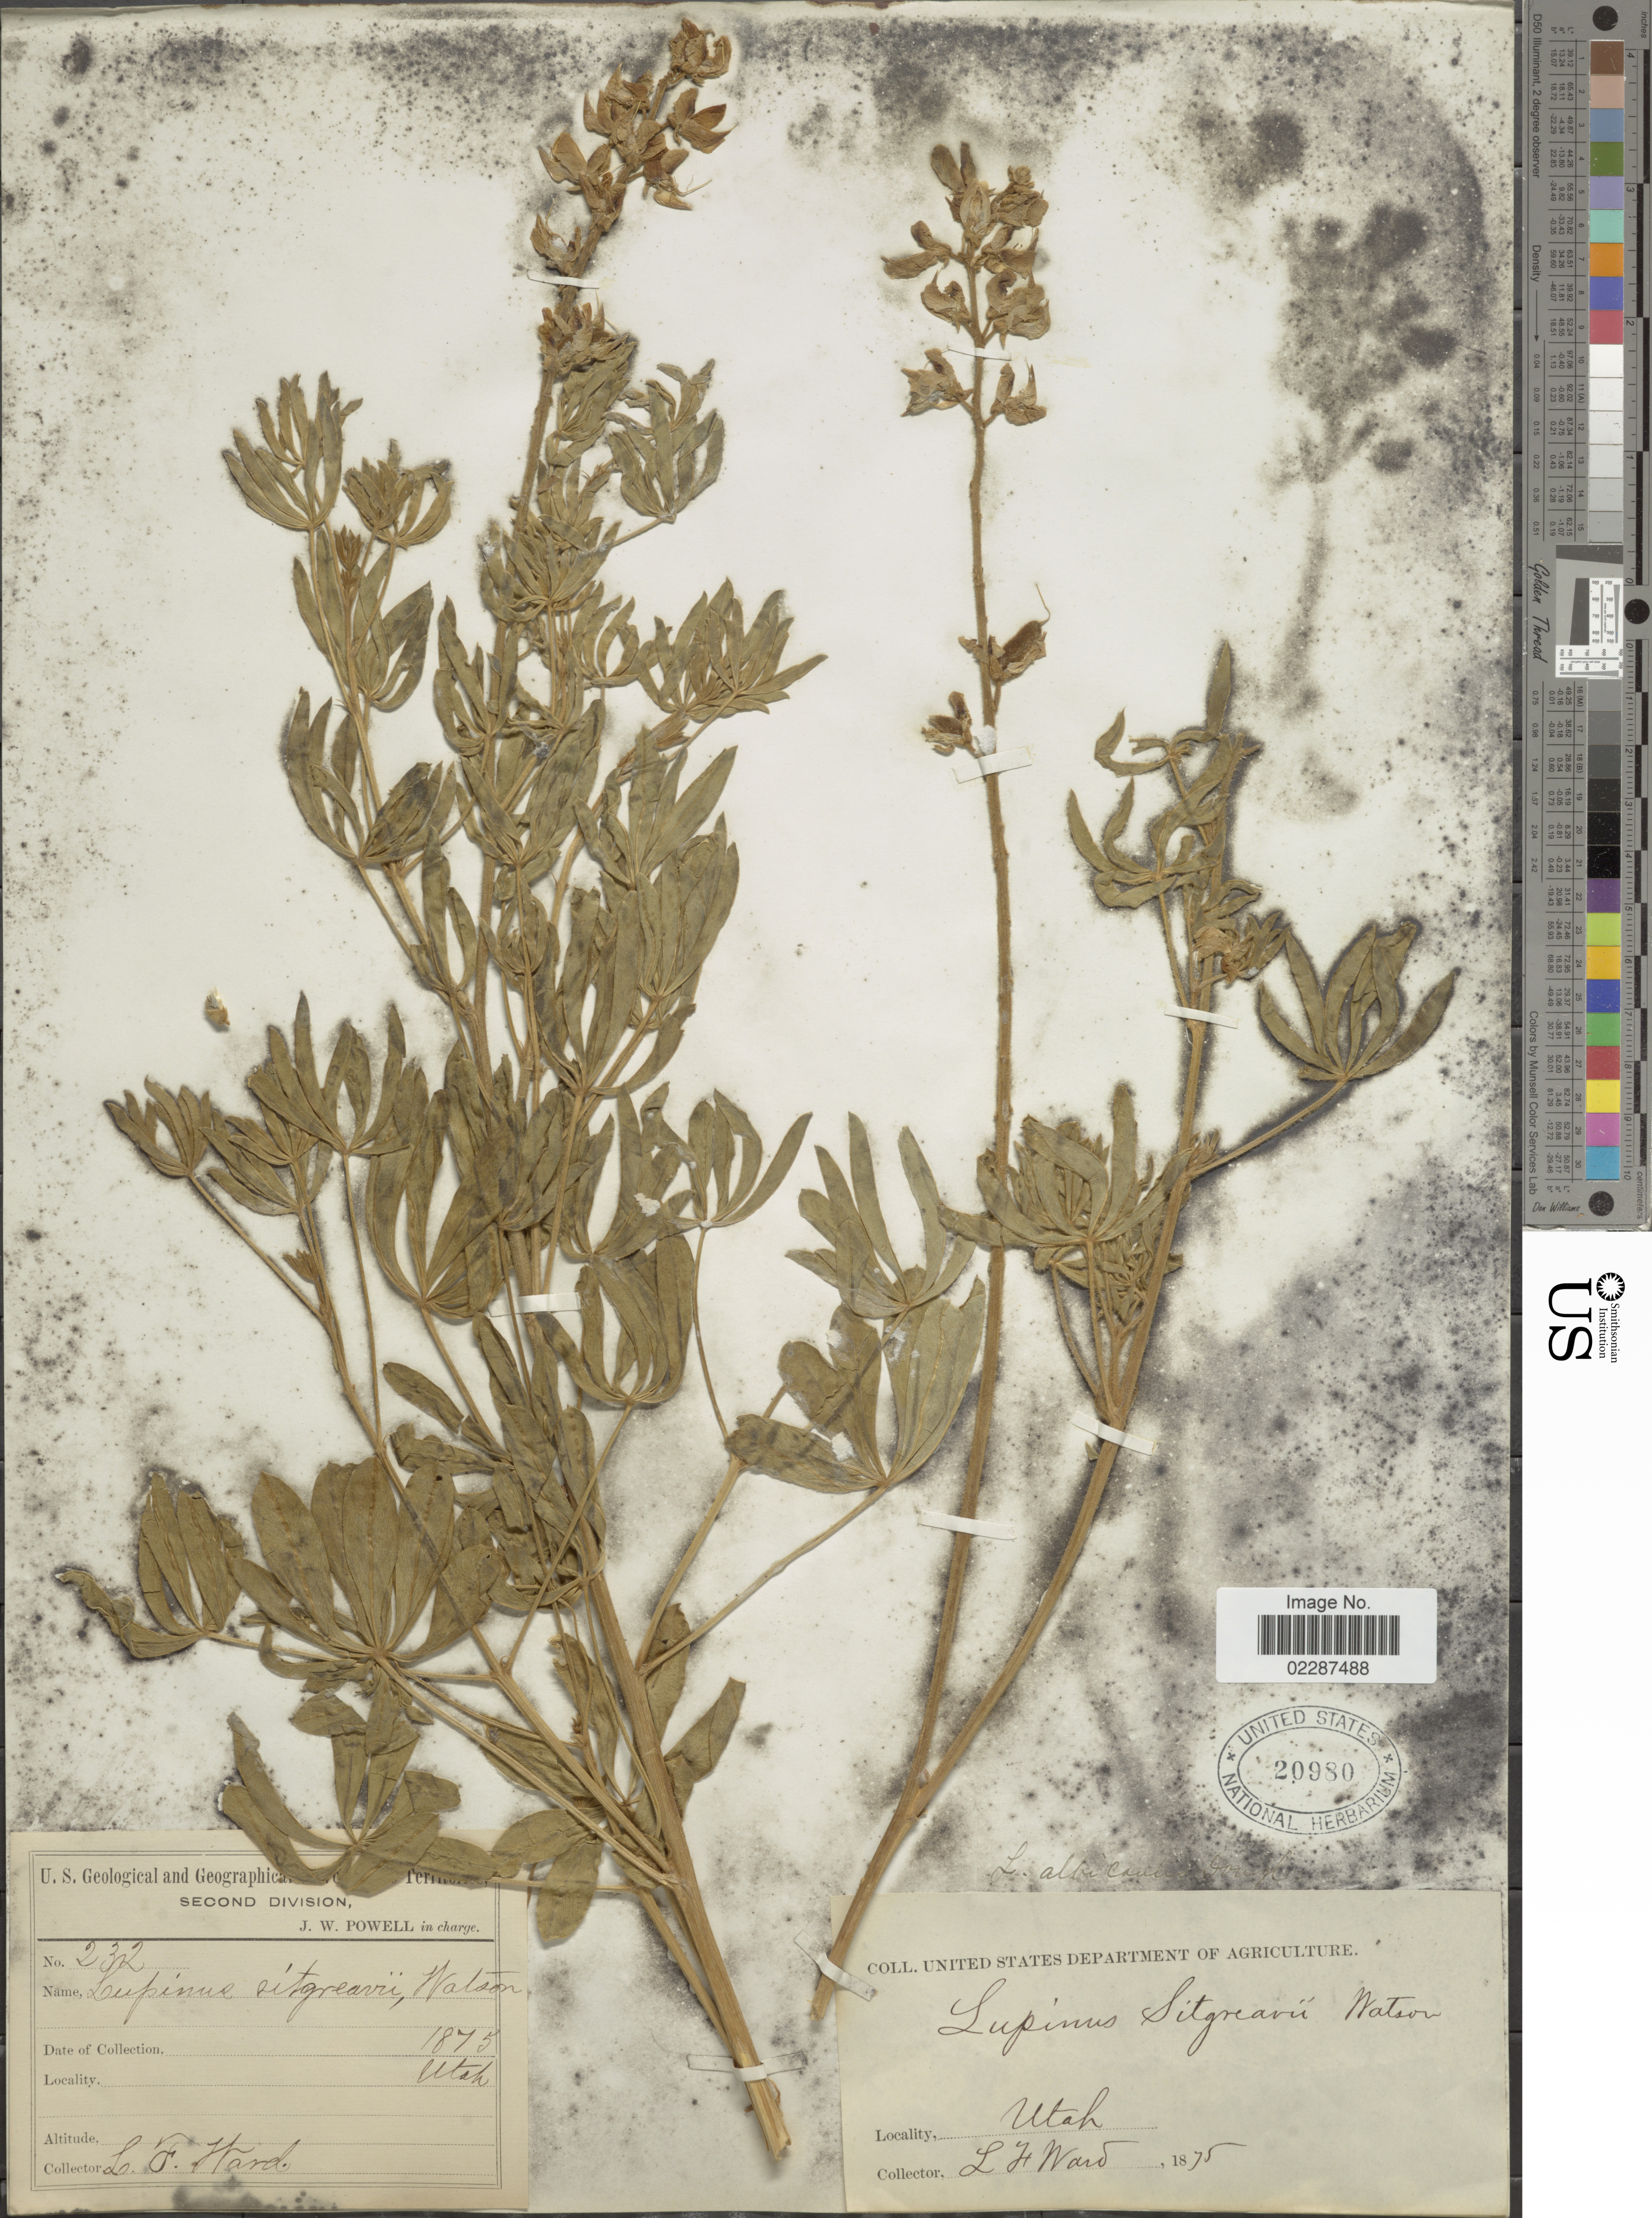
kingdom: Plantae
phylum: Tracheophyta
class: Magnoliopsida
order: Fabales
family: Fabaceae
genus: Lupinus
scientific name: Lupinus sericeus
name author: Pursh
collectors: L. Ward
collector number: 232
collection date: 1875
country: United States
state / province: Utah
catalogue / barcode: US 20980